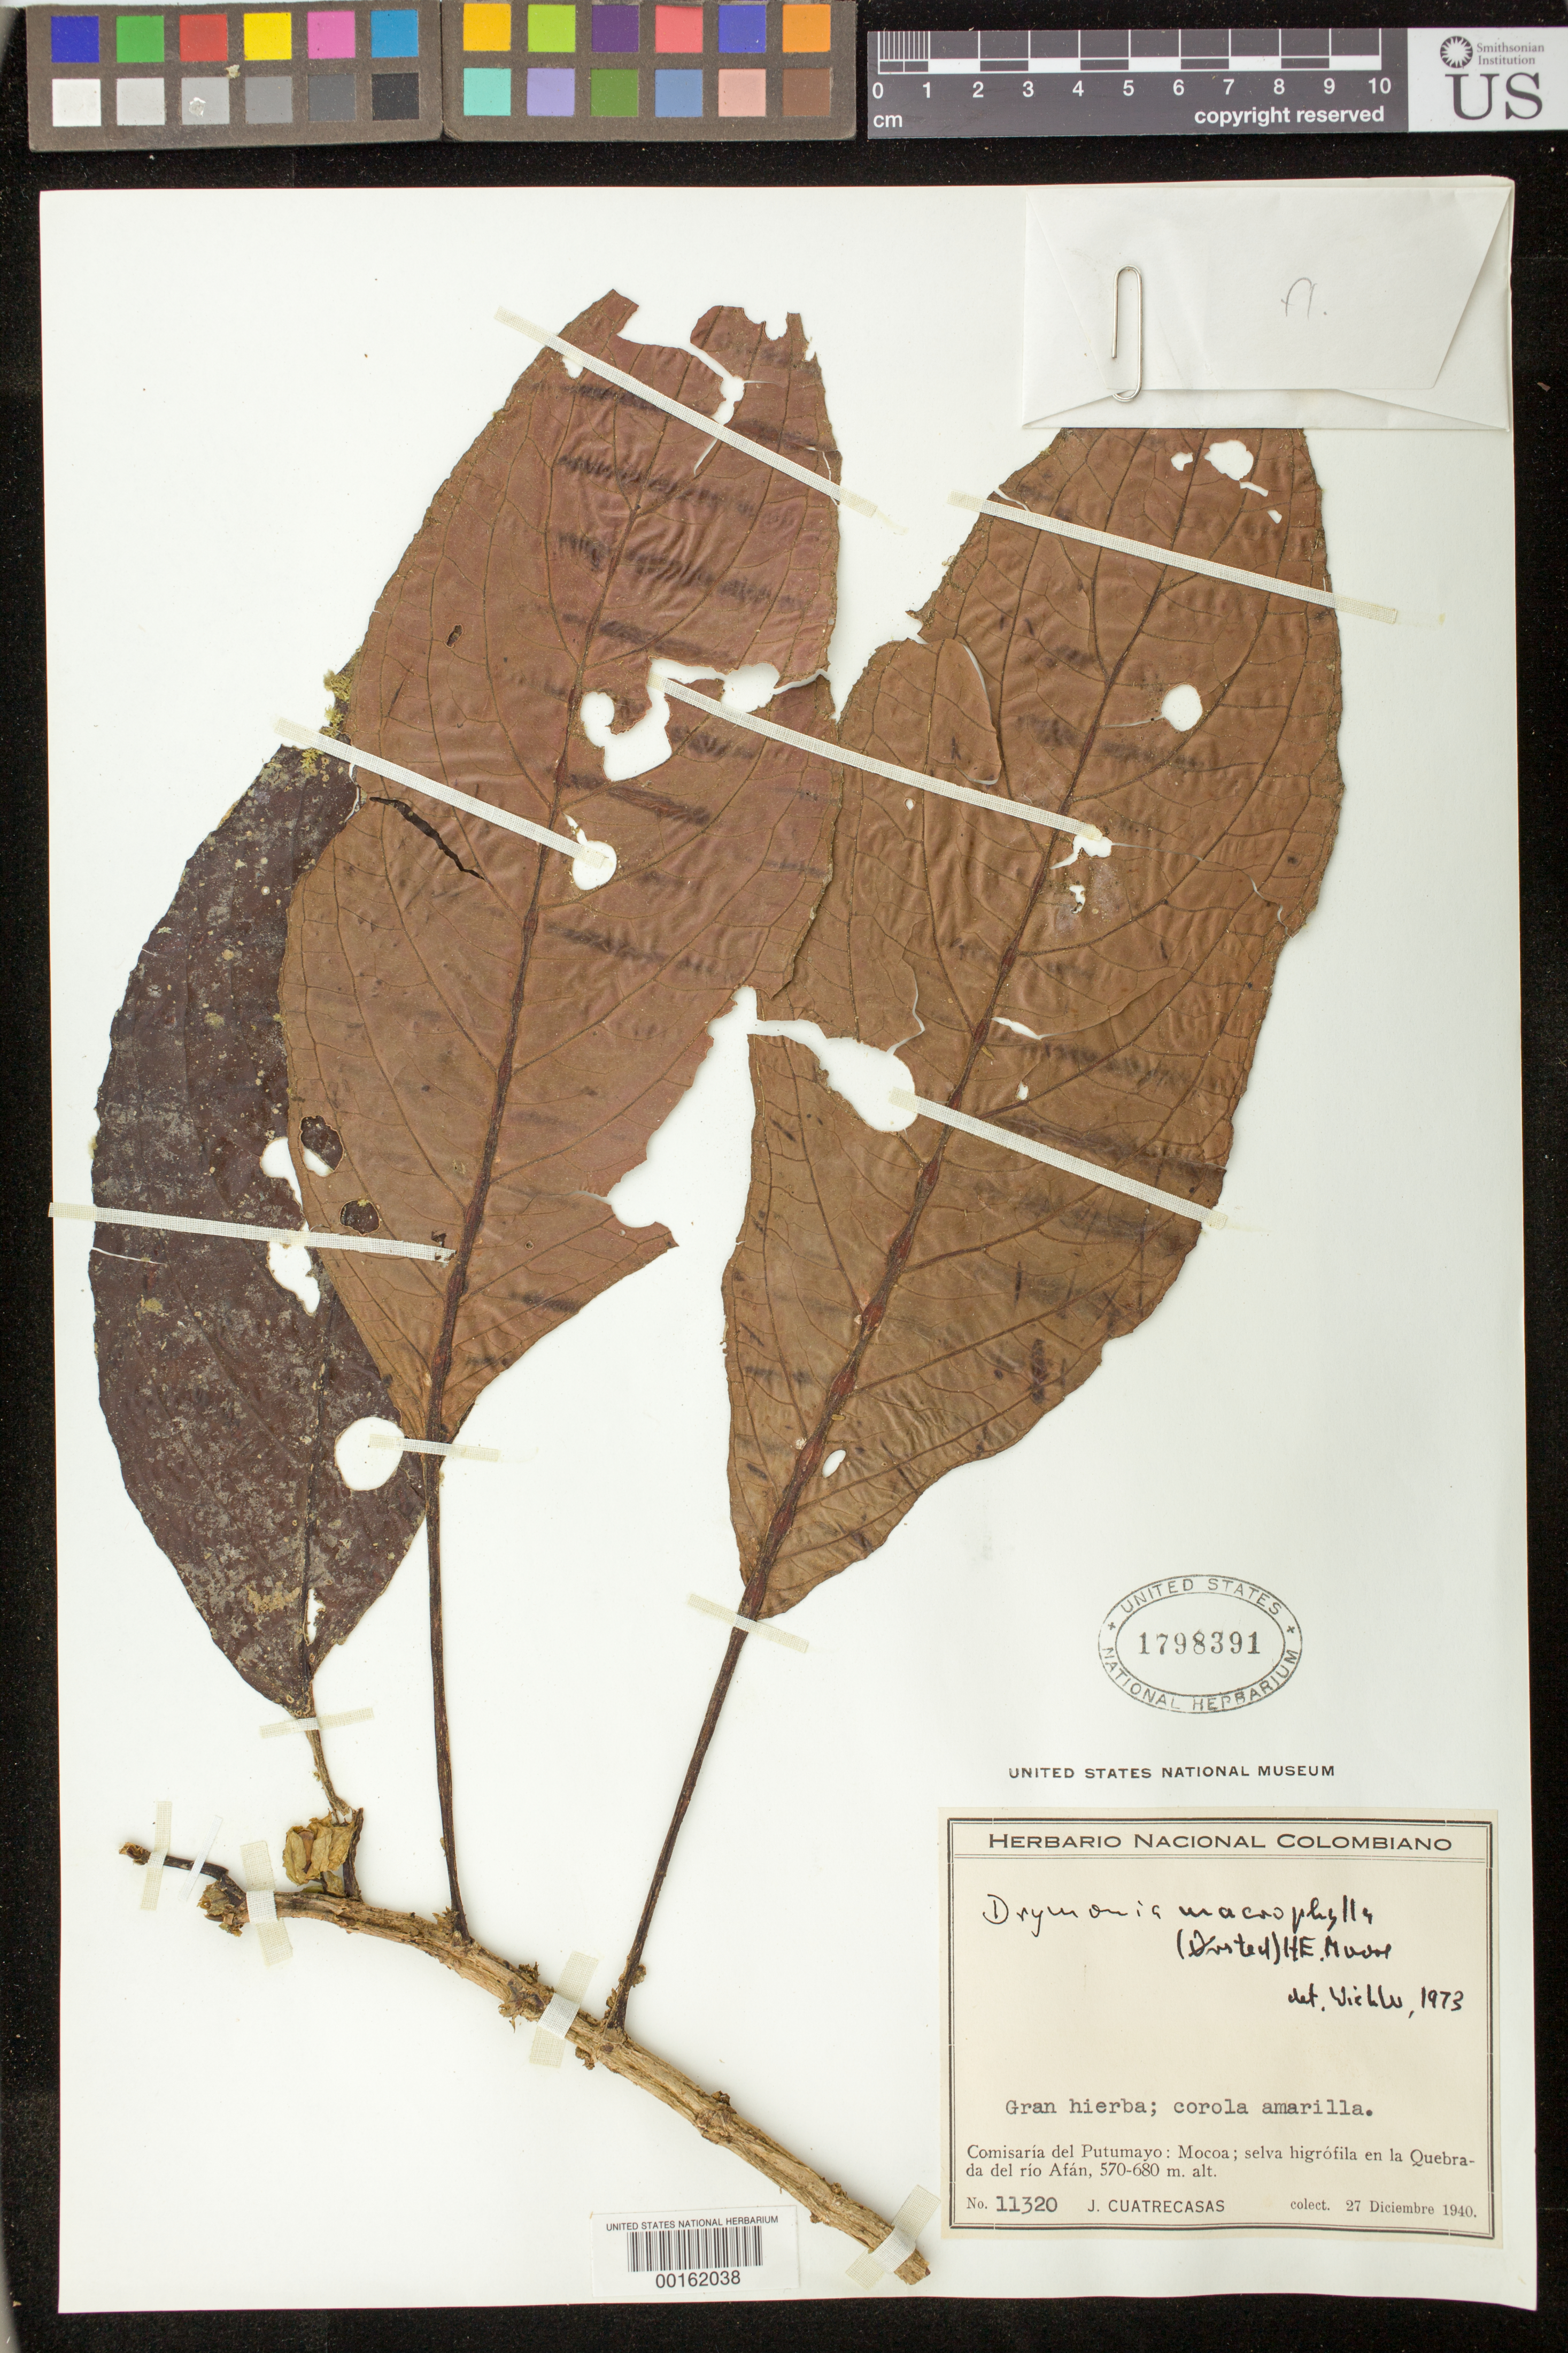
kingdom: Plantae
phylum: Tracheophyta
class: Magnoliopsida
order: Lamiales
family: Gesneriaceae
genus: Drymonia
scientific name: Drymonia macrophylla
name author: (Oerst.) H.E. Moore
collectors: J. Cuatrecasas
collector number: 11320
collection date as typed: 27 Dec 1940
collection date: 1940-12-27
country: Colombia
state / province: Putumayo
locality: Mocoa, forest in quebrada of Rio Afan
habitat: Forest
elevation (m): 570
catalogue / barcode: US 1798391